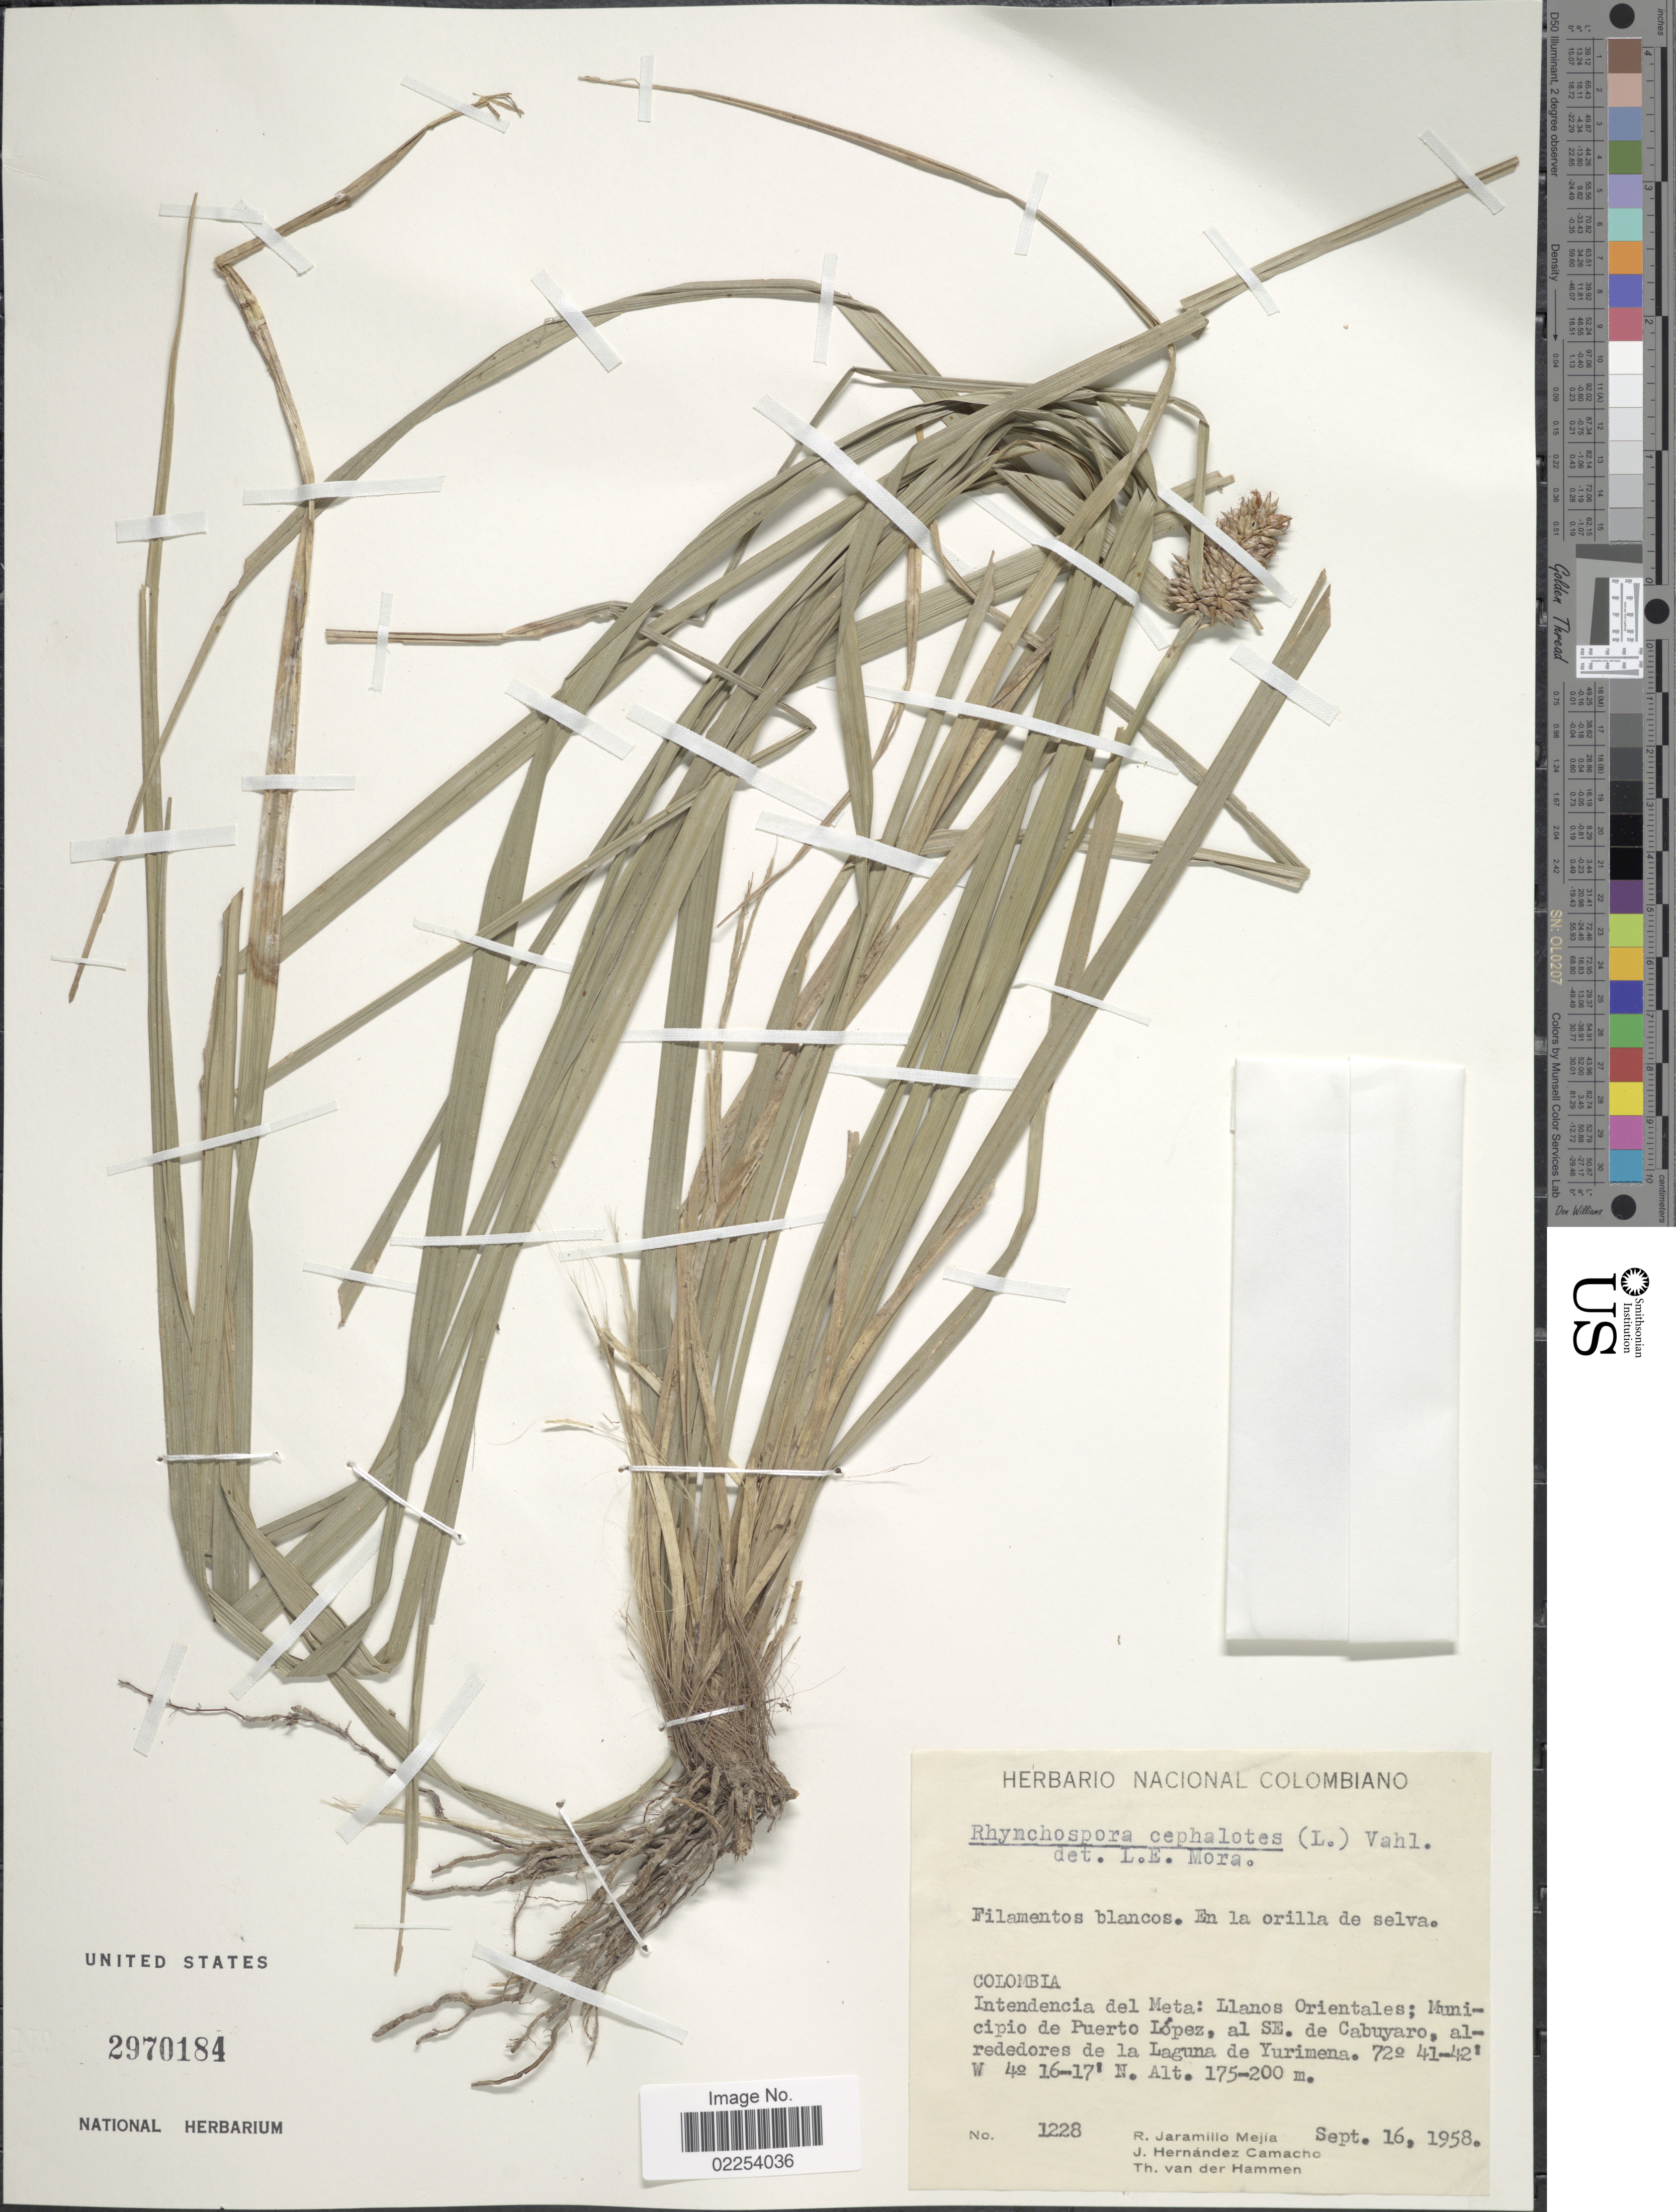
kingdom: Plantae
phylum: Tracheophyta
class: Liliopsida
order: Poales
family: Cyperaceae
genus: Rhynchospora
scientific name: Rhynchospora cephalotes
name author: (L.) Vahl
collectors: R. Jaramillo M., J. Hernández-Camacho & T. Van der Hammen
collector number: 1228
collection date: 1958-09-16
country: Colombia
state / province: Meta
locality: Llanos Orientales: Municipio de Puerto Lopez, al SE. de Cabuyaro, alrededores de La Laguna de Yurimena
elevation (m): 175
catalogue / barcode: US 2970184